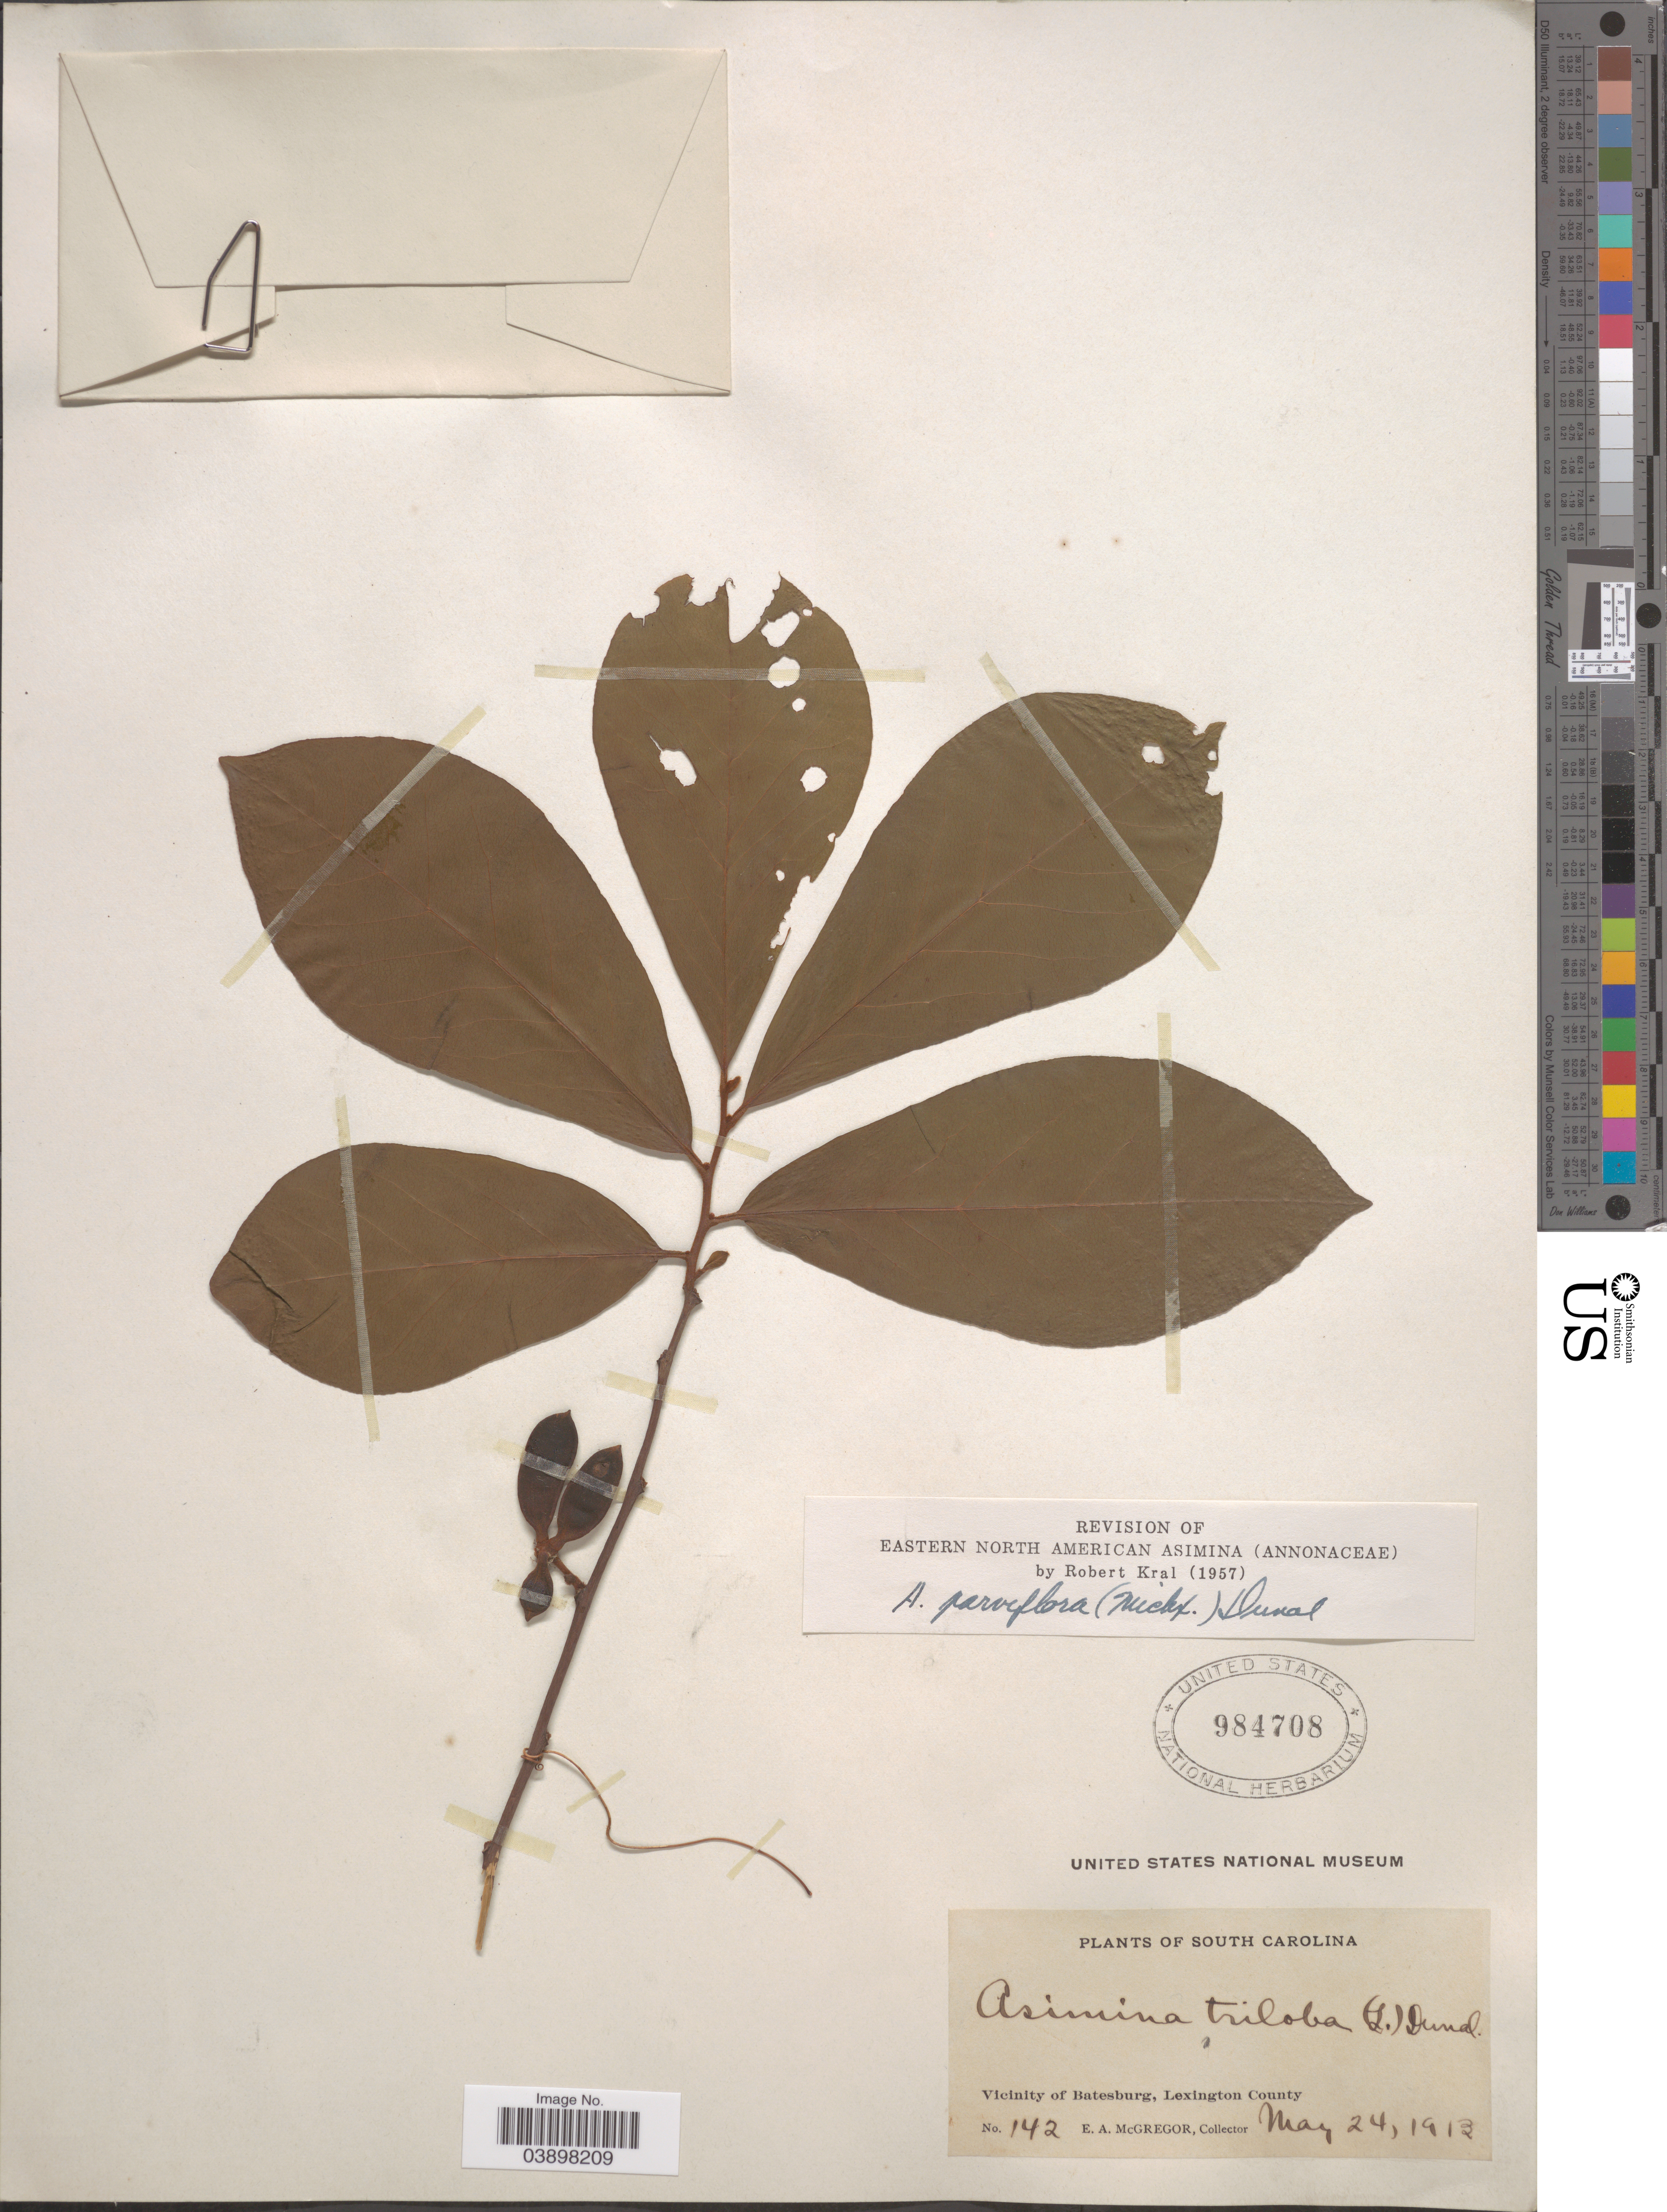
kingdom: Plantae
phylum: Tracheophyta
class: Magnoliopsida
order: Magnoliales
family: Annonaceae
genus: Asimina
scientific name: Asimina parviflora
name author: (Michx.) Dunal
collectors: E. A. McGregor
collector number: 142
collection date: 1913-05-24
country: United States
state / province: South Carolina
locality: Vicinity of Batesburg, Lexington County.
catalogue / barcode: US 984708